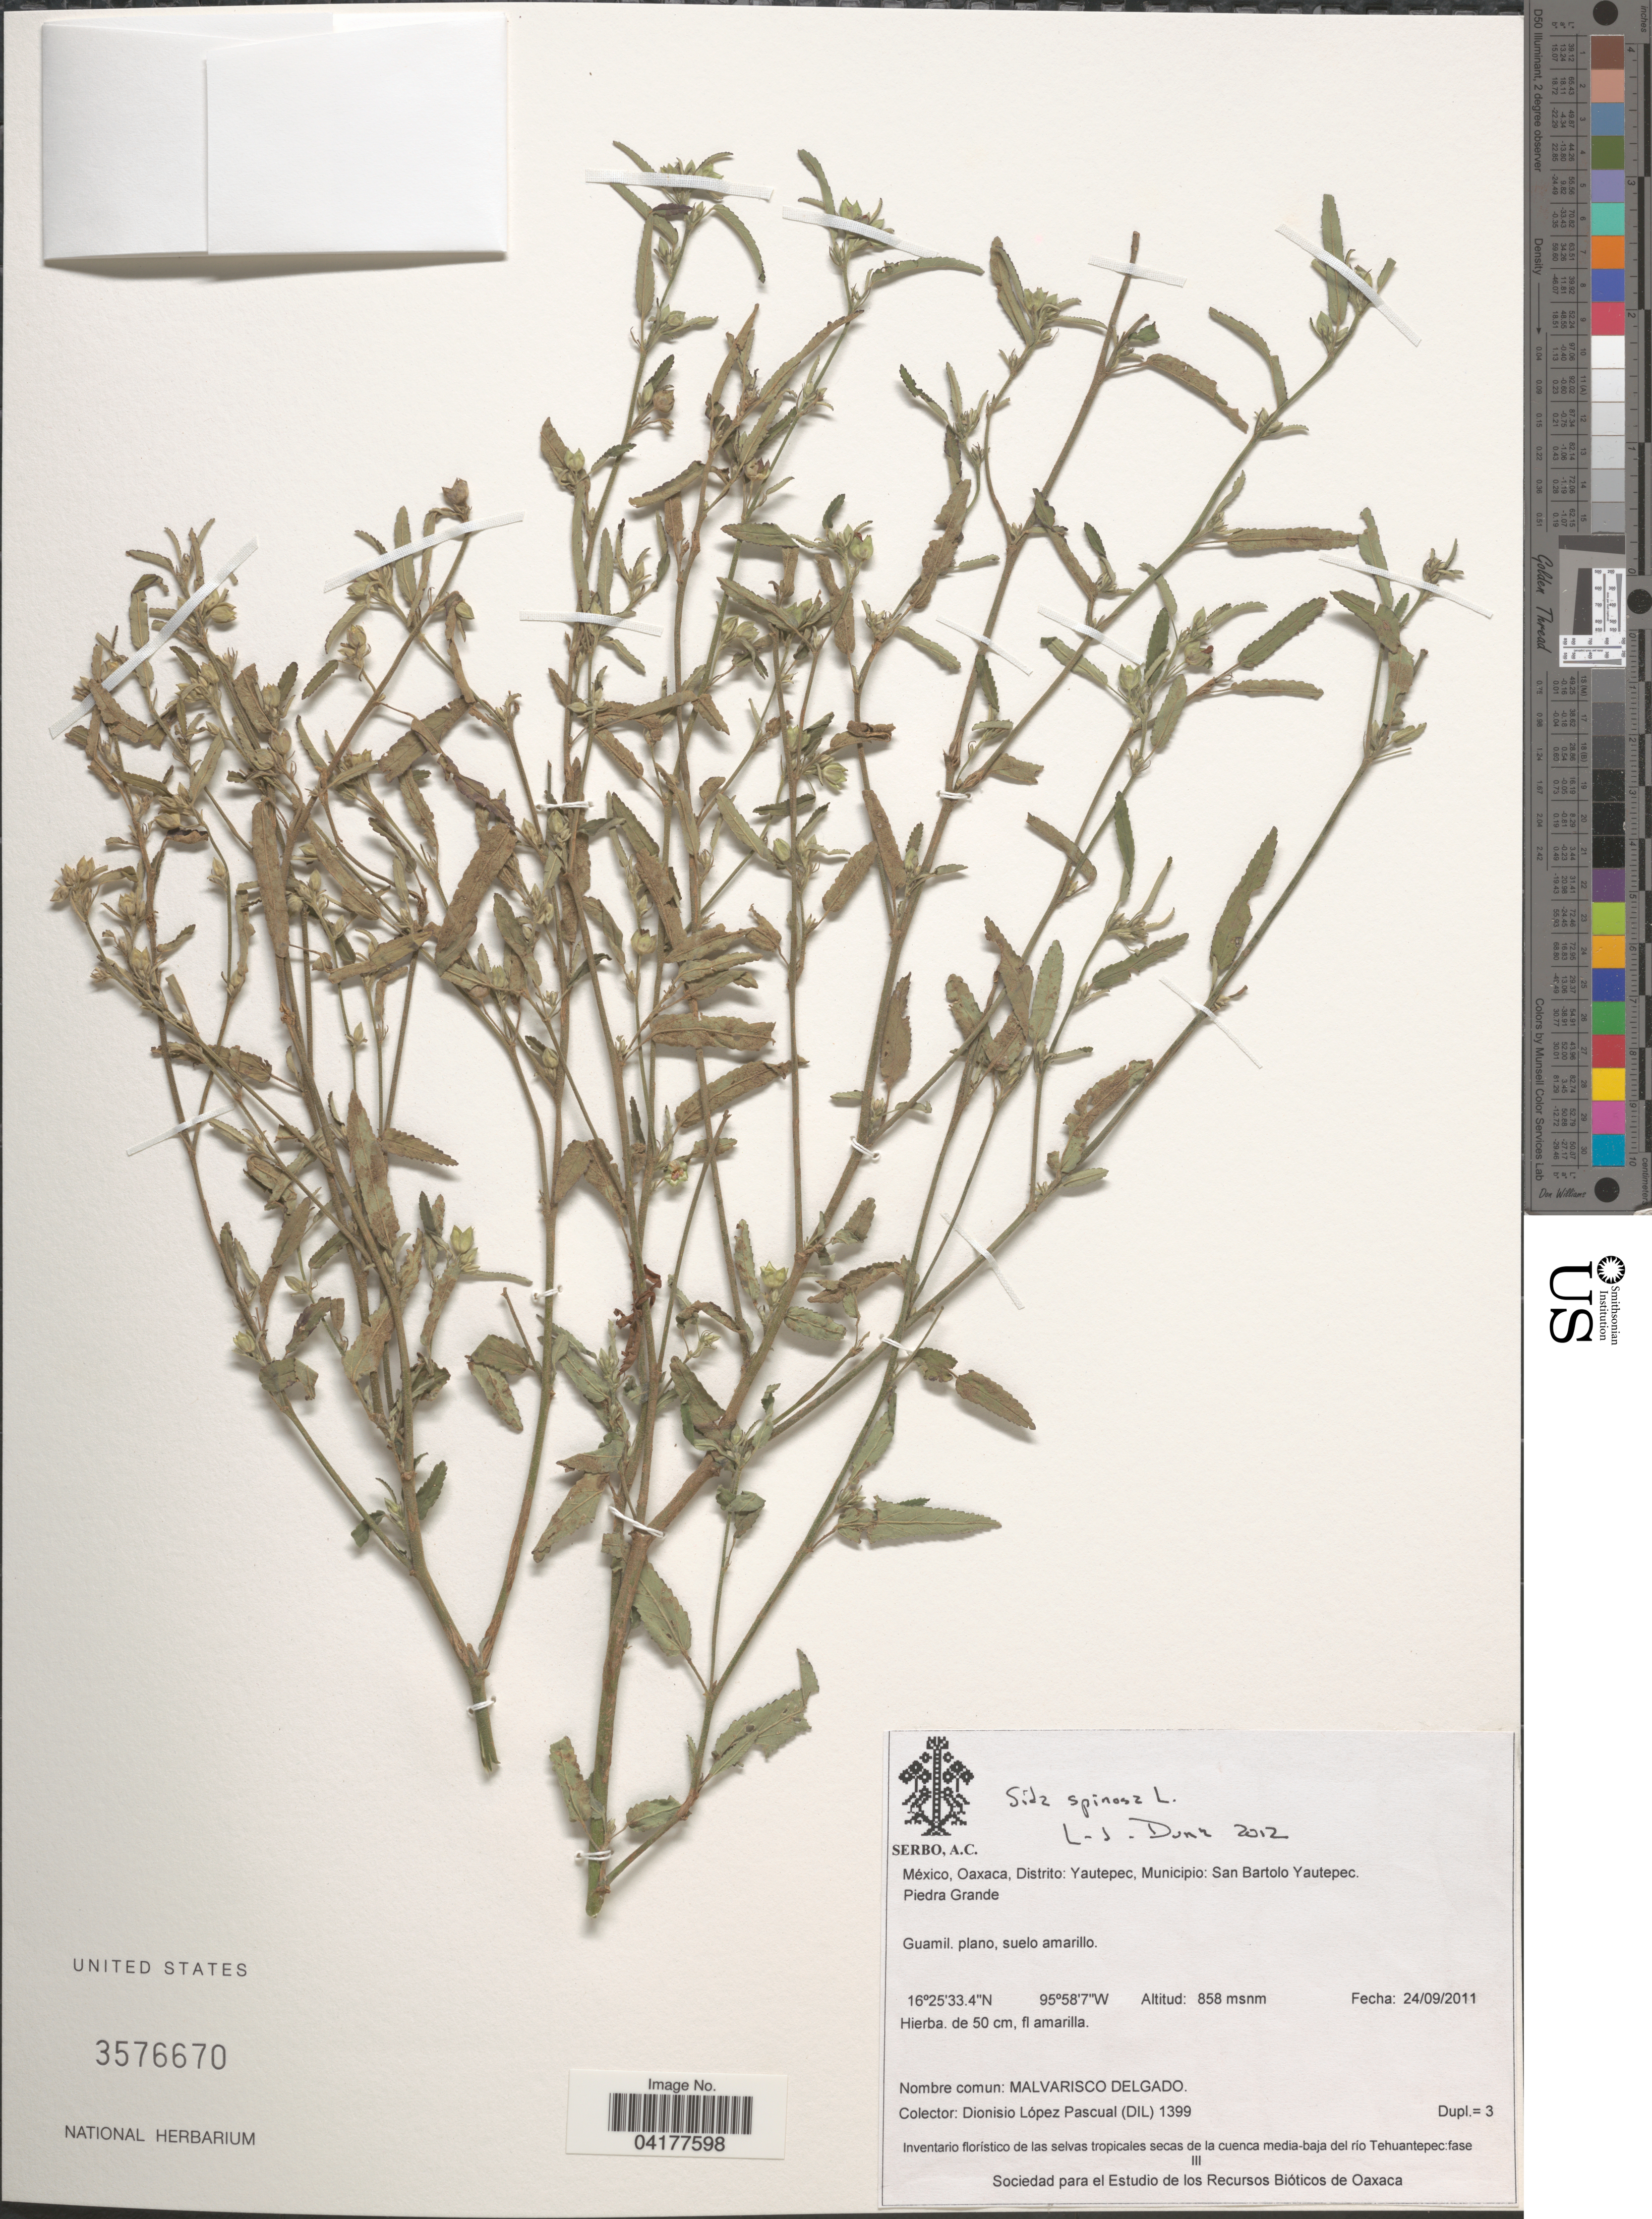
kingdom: Plantae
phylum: Tracheophyta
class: Magnoliopsida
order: Malvales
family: Malvaceae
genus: Sida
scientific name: Sida spinosa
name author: L.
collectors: D. Lopez Pascual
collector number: (DIL) 1399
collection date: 2011-09-24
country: Mexico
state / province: Oaxaca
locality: Distrito: Yautepec, Municipio: San Bartolo Yautepec. Piedra Grande.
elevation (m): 858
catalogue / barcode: US 3576670